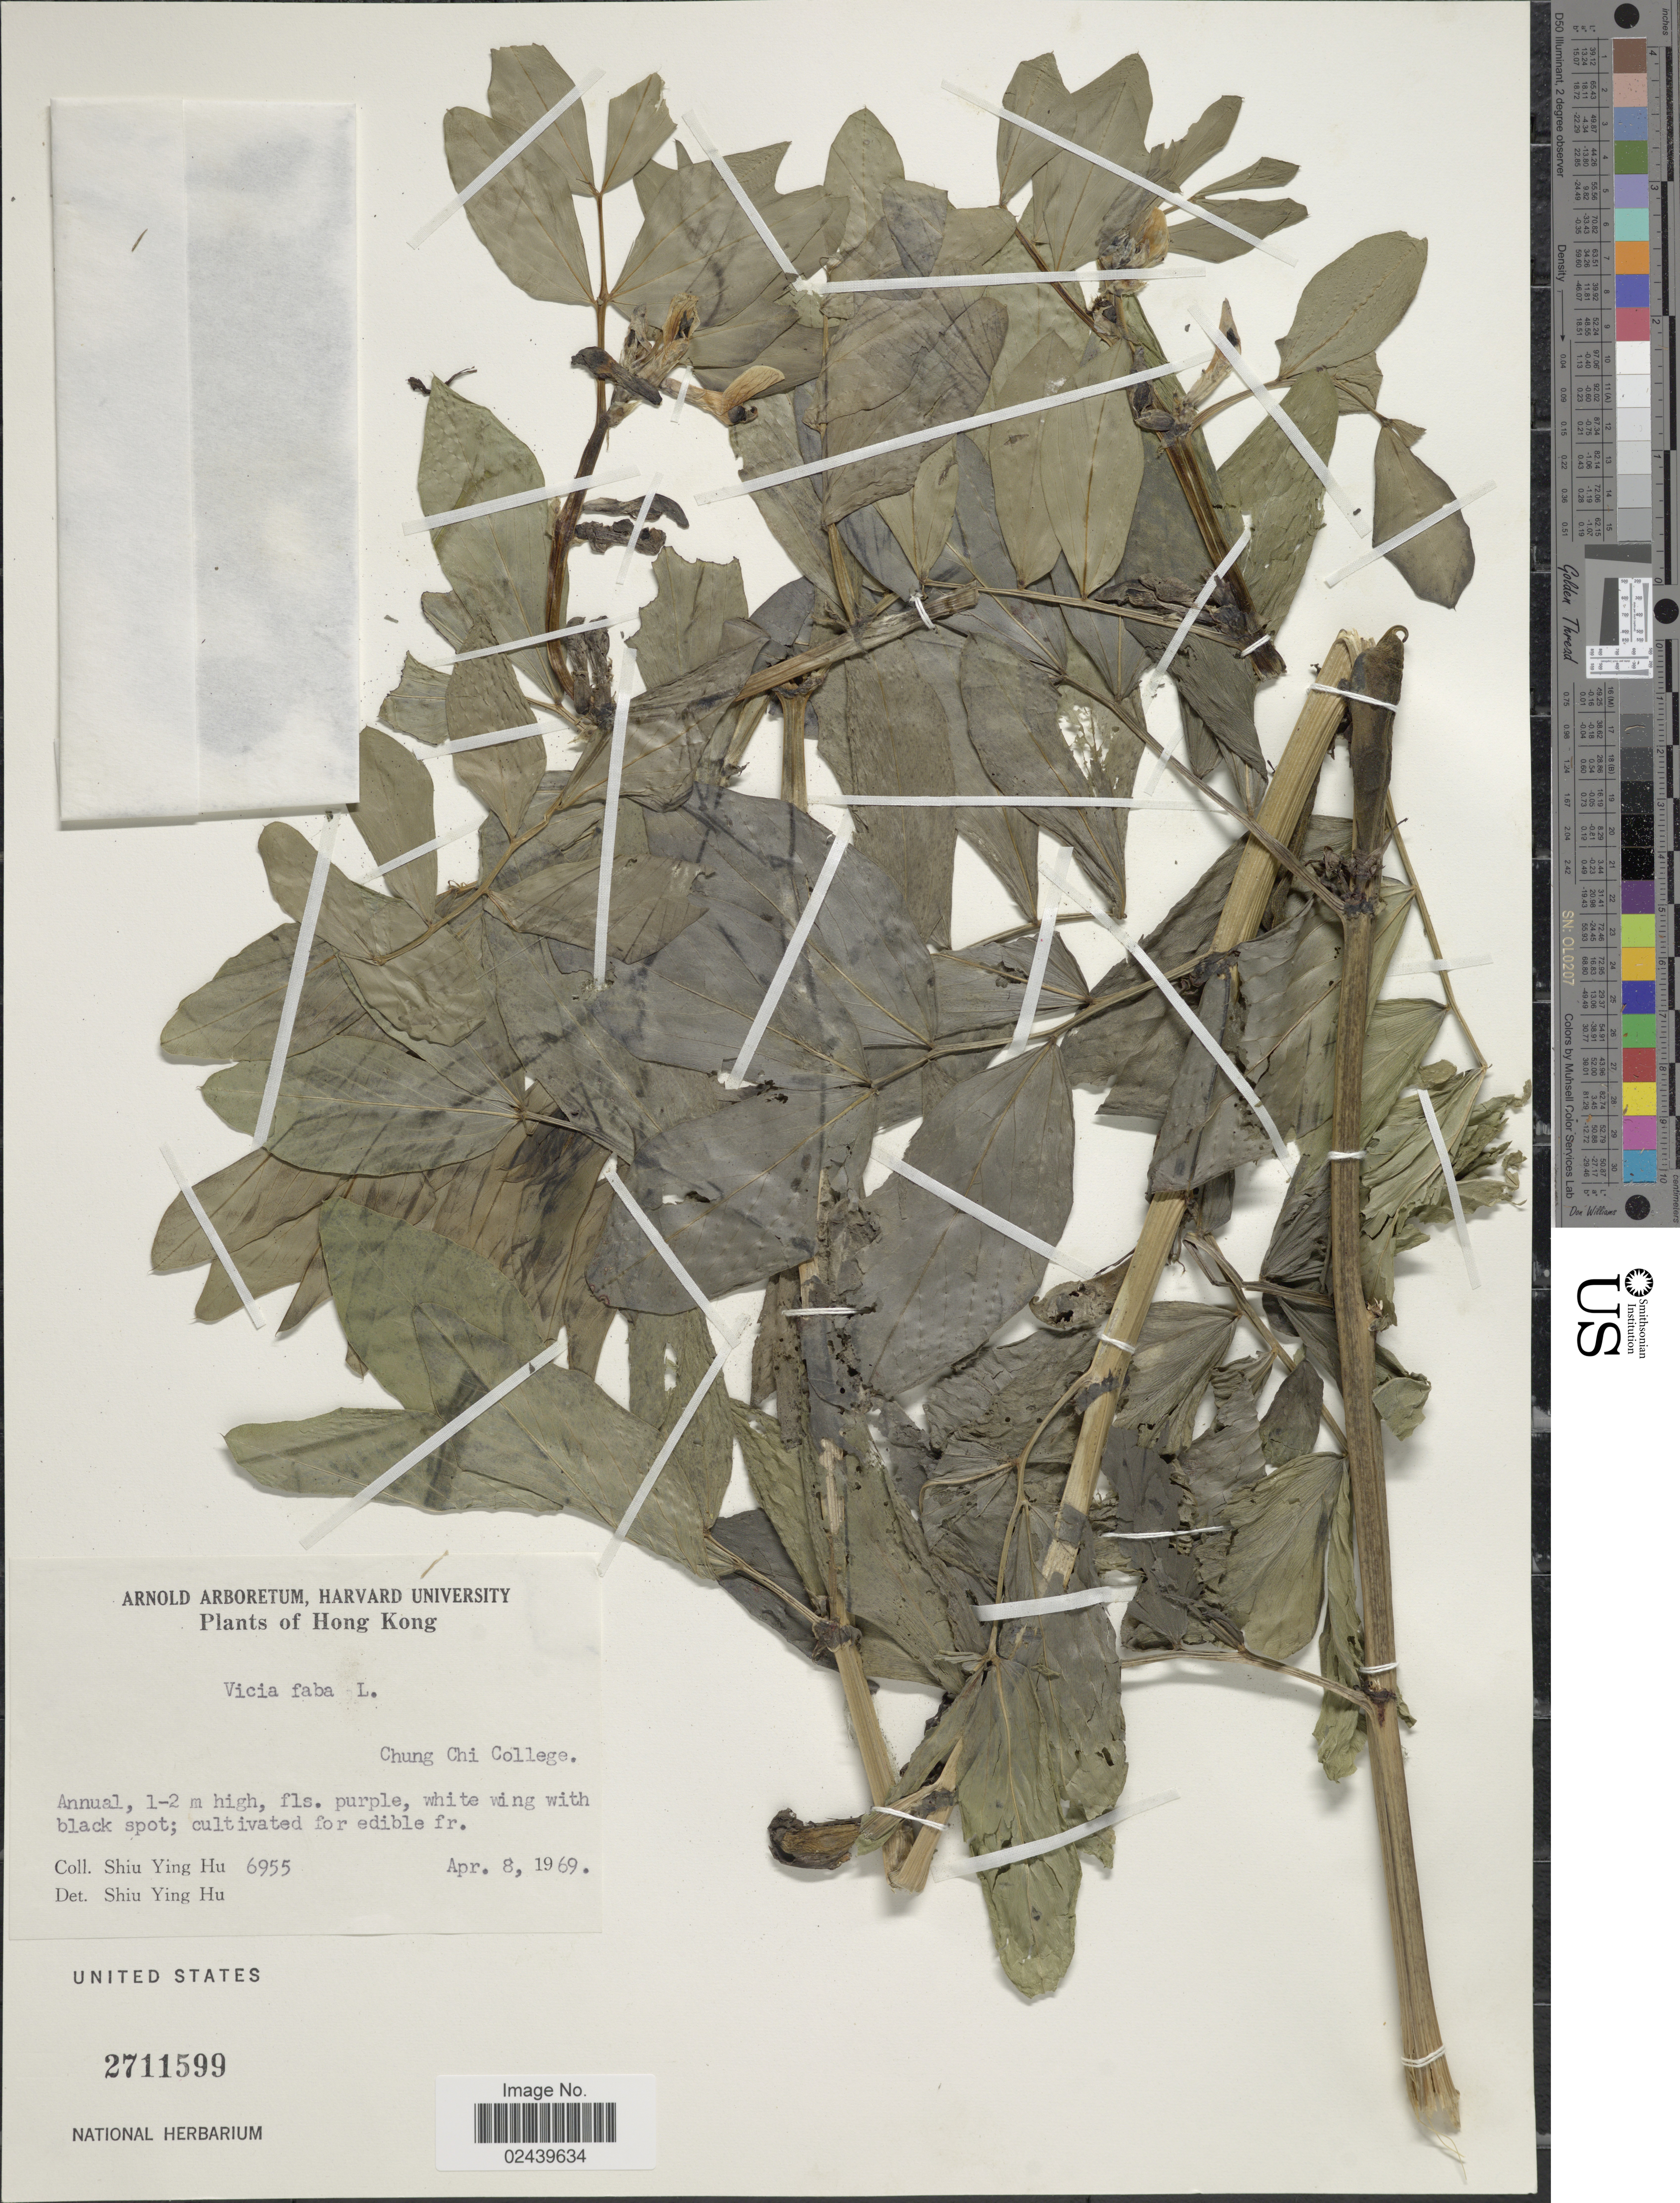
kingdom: Plantae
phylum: Tracheophyta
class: Magnoliopsida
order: Fabales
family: Fabaceae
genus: Vicia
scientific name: Vicia faba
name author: L.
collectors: S. Y. Hu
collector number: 6955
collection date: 1969-04-08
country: China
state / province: Hong Kong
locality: Chung Chi College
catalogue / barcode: US 2711599